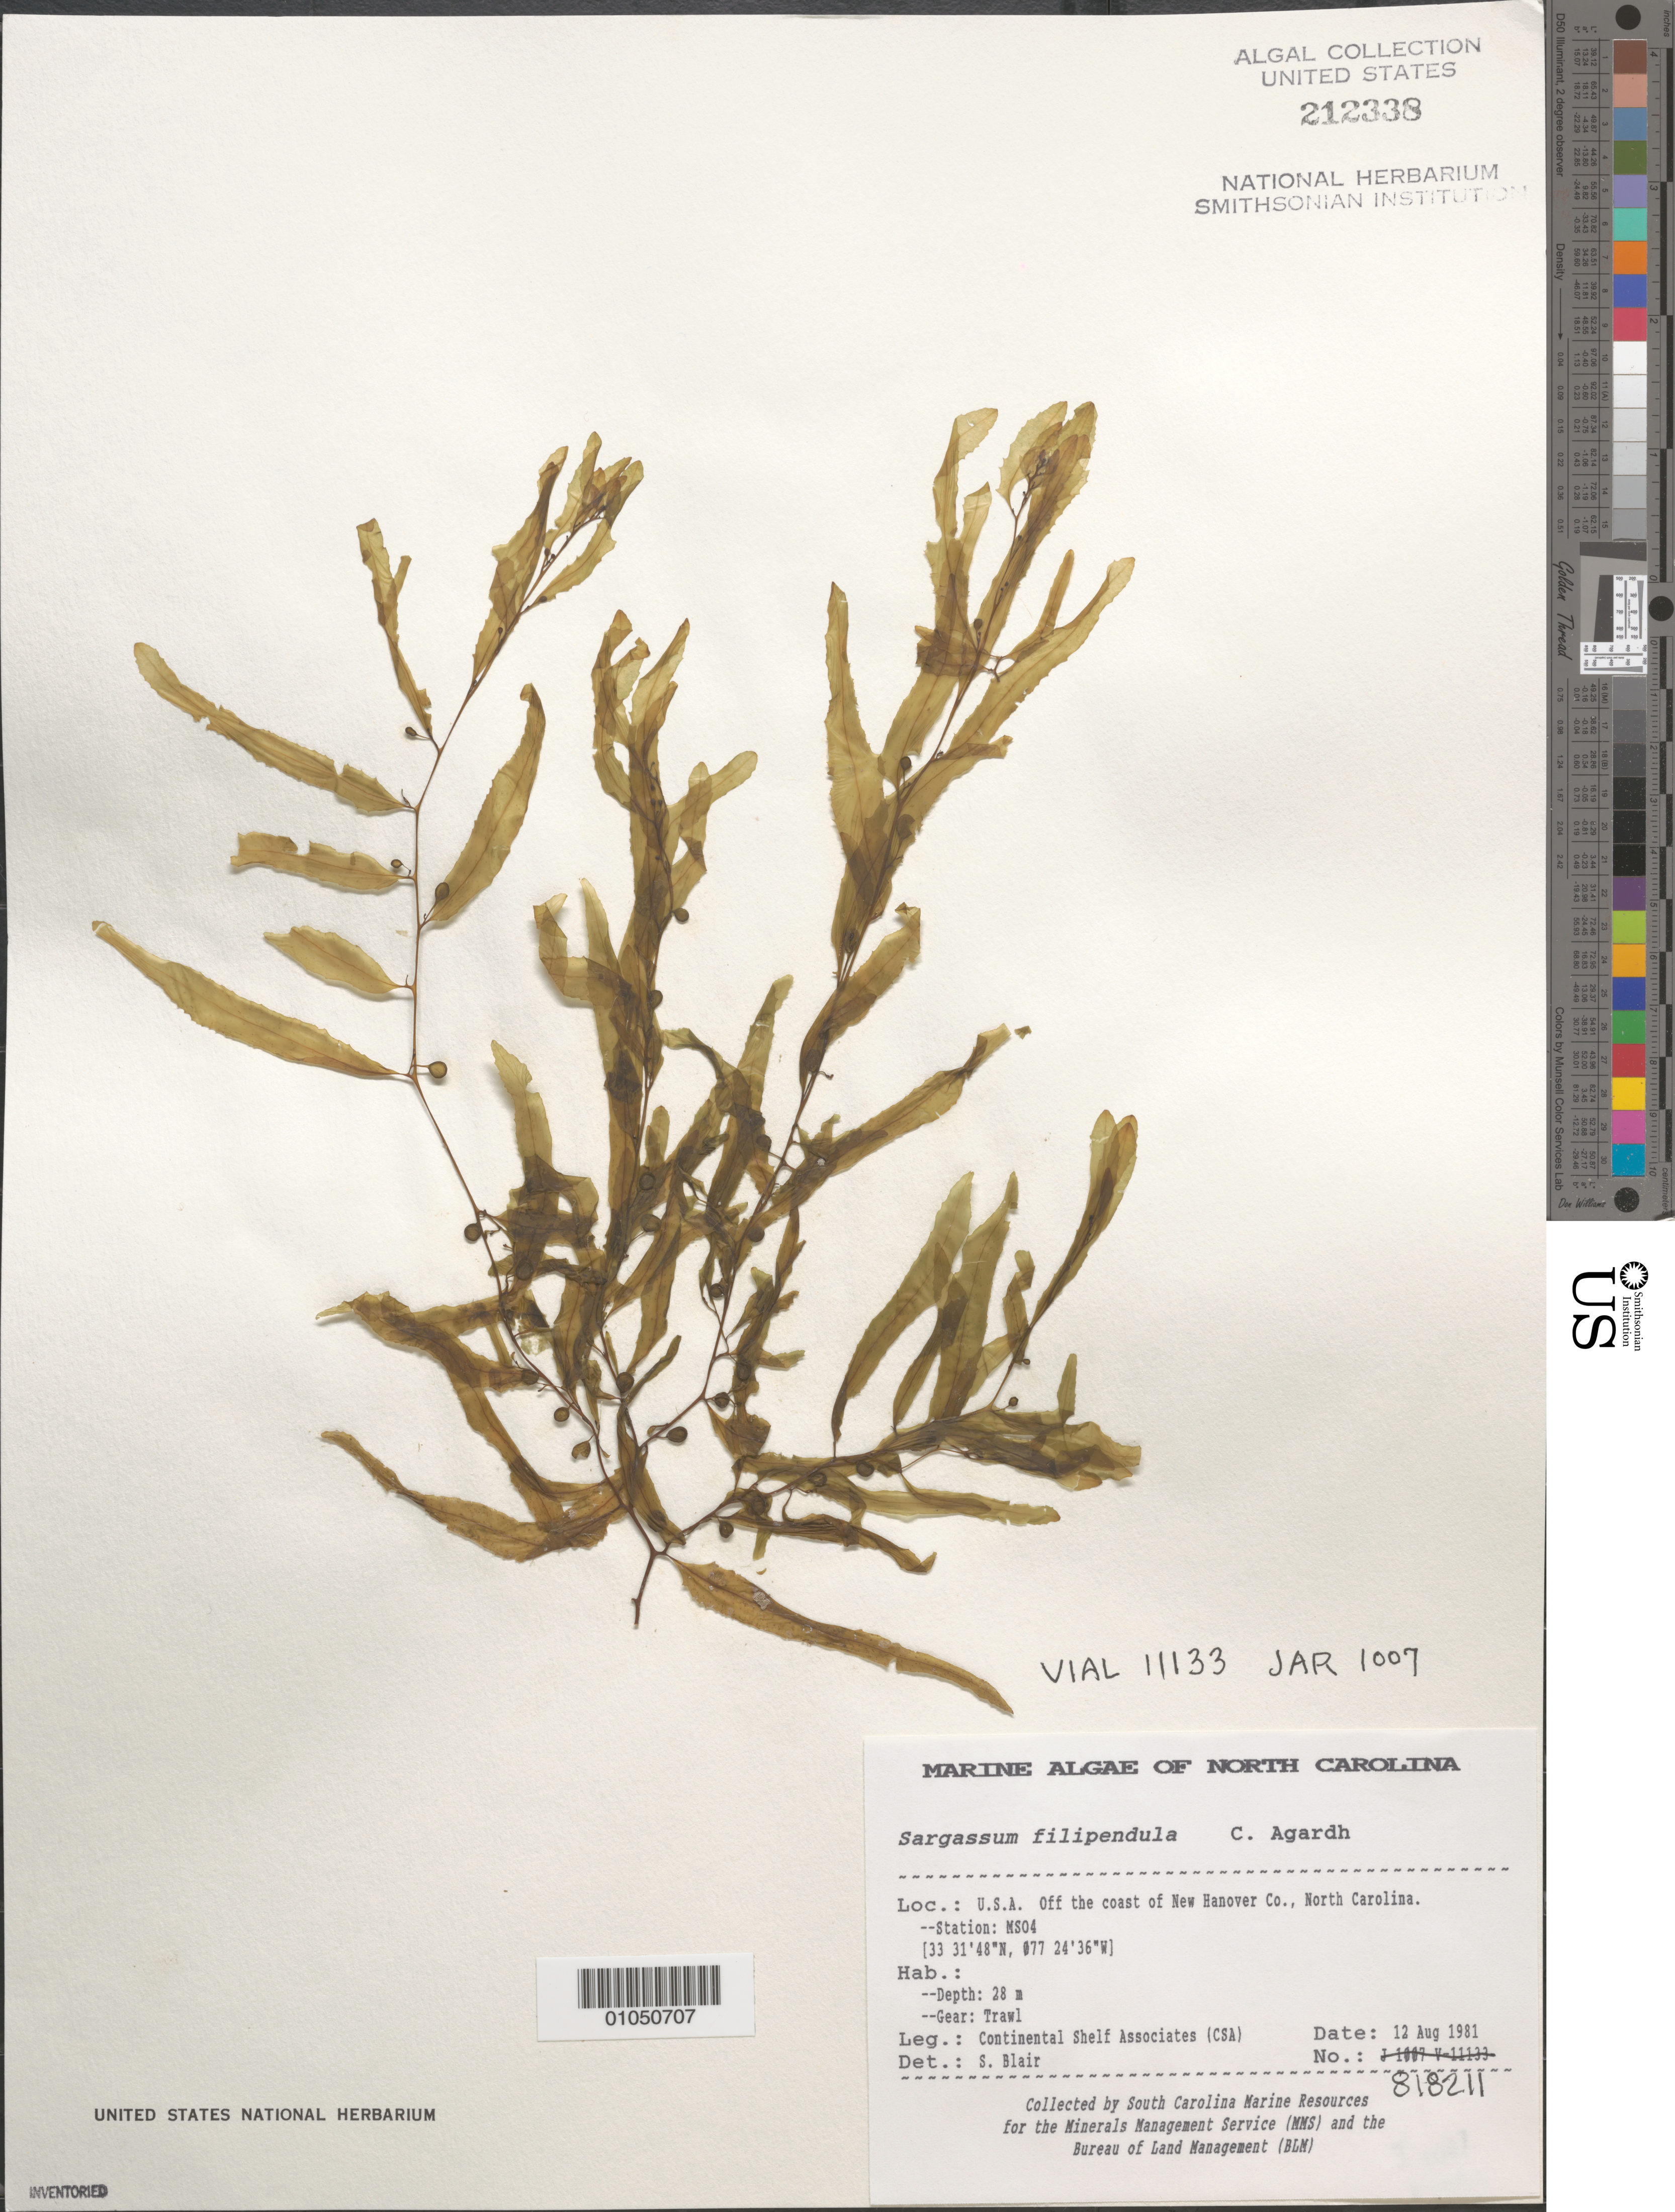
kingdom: Chromista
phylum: Ochrophyta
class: Phaeophyceae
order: Fucales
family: Sargassaceae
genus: Sargassum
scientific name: Sargassum filipendula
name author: C. Agardh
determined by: Blair, S. M.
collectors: Continental Shelf Associates for the MMS/BLM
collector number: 818211 Station MS04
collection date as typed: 12 Aug 1981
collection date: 1981-08-12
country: United States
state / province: North Carolina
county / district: New Hanover County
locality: Off coast of New Hanover County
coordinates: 33 31'48"N, 77 24'36"W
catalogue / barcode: US 212338